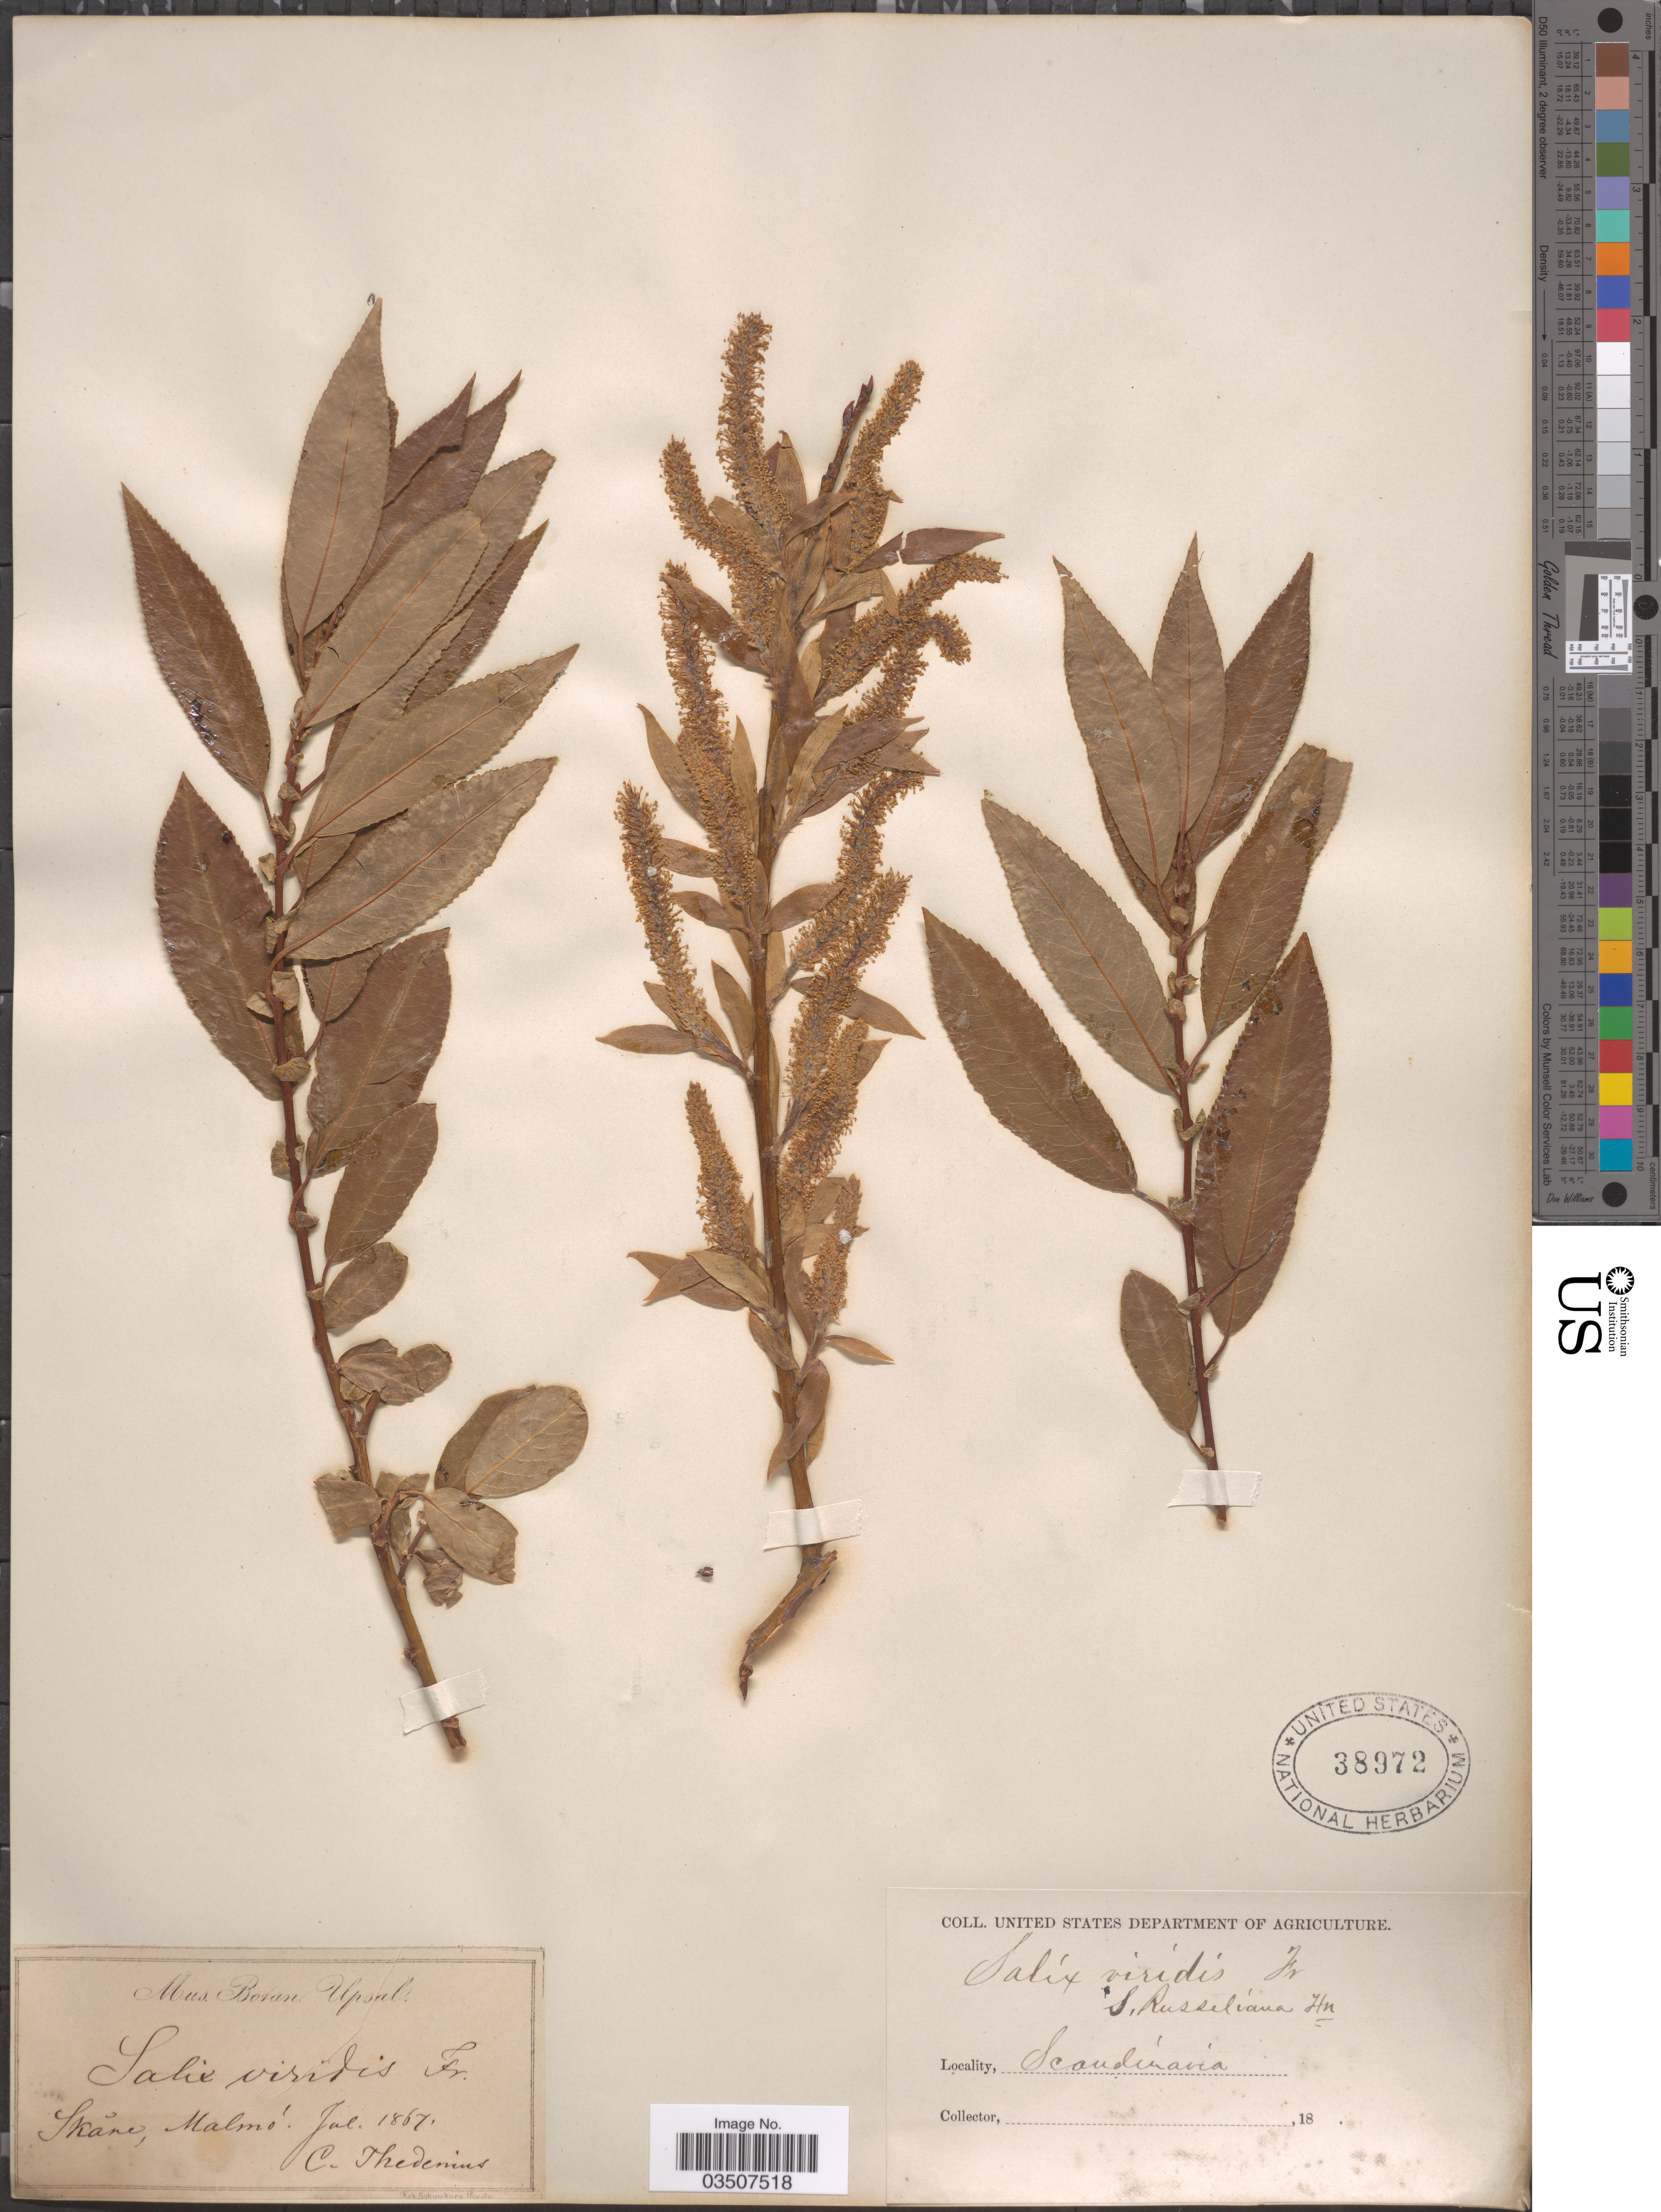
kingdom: Plantae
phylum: Tracheophyta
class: Magnoliopsida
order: Malpighiales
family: Salicaceae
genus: Salix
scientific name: Salix viridis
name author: Fr.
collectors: C. Thedenius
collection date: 1867-07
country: Sweden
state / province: Skåne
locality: Scandinavia. Skane, Malmó.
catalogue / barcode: US 38972